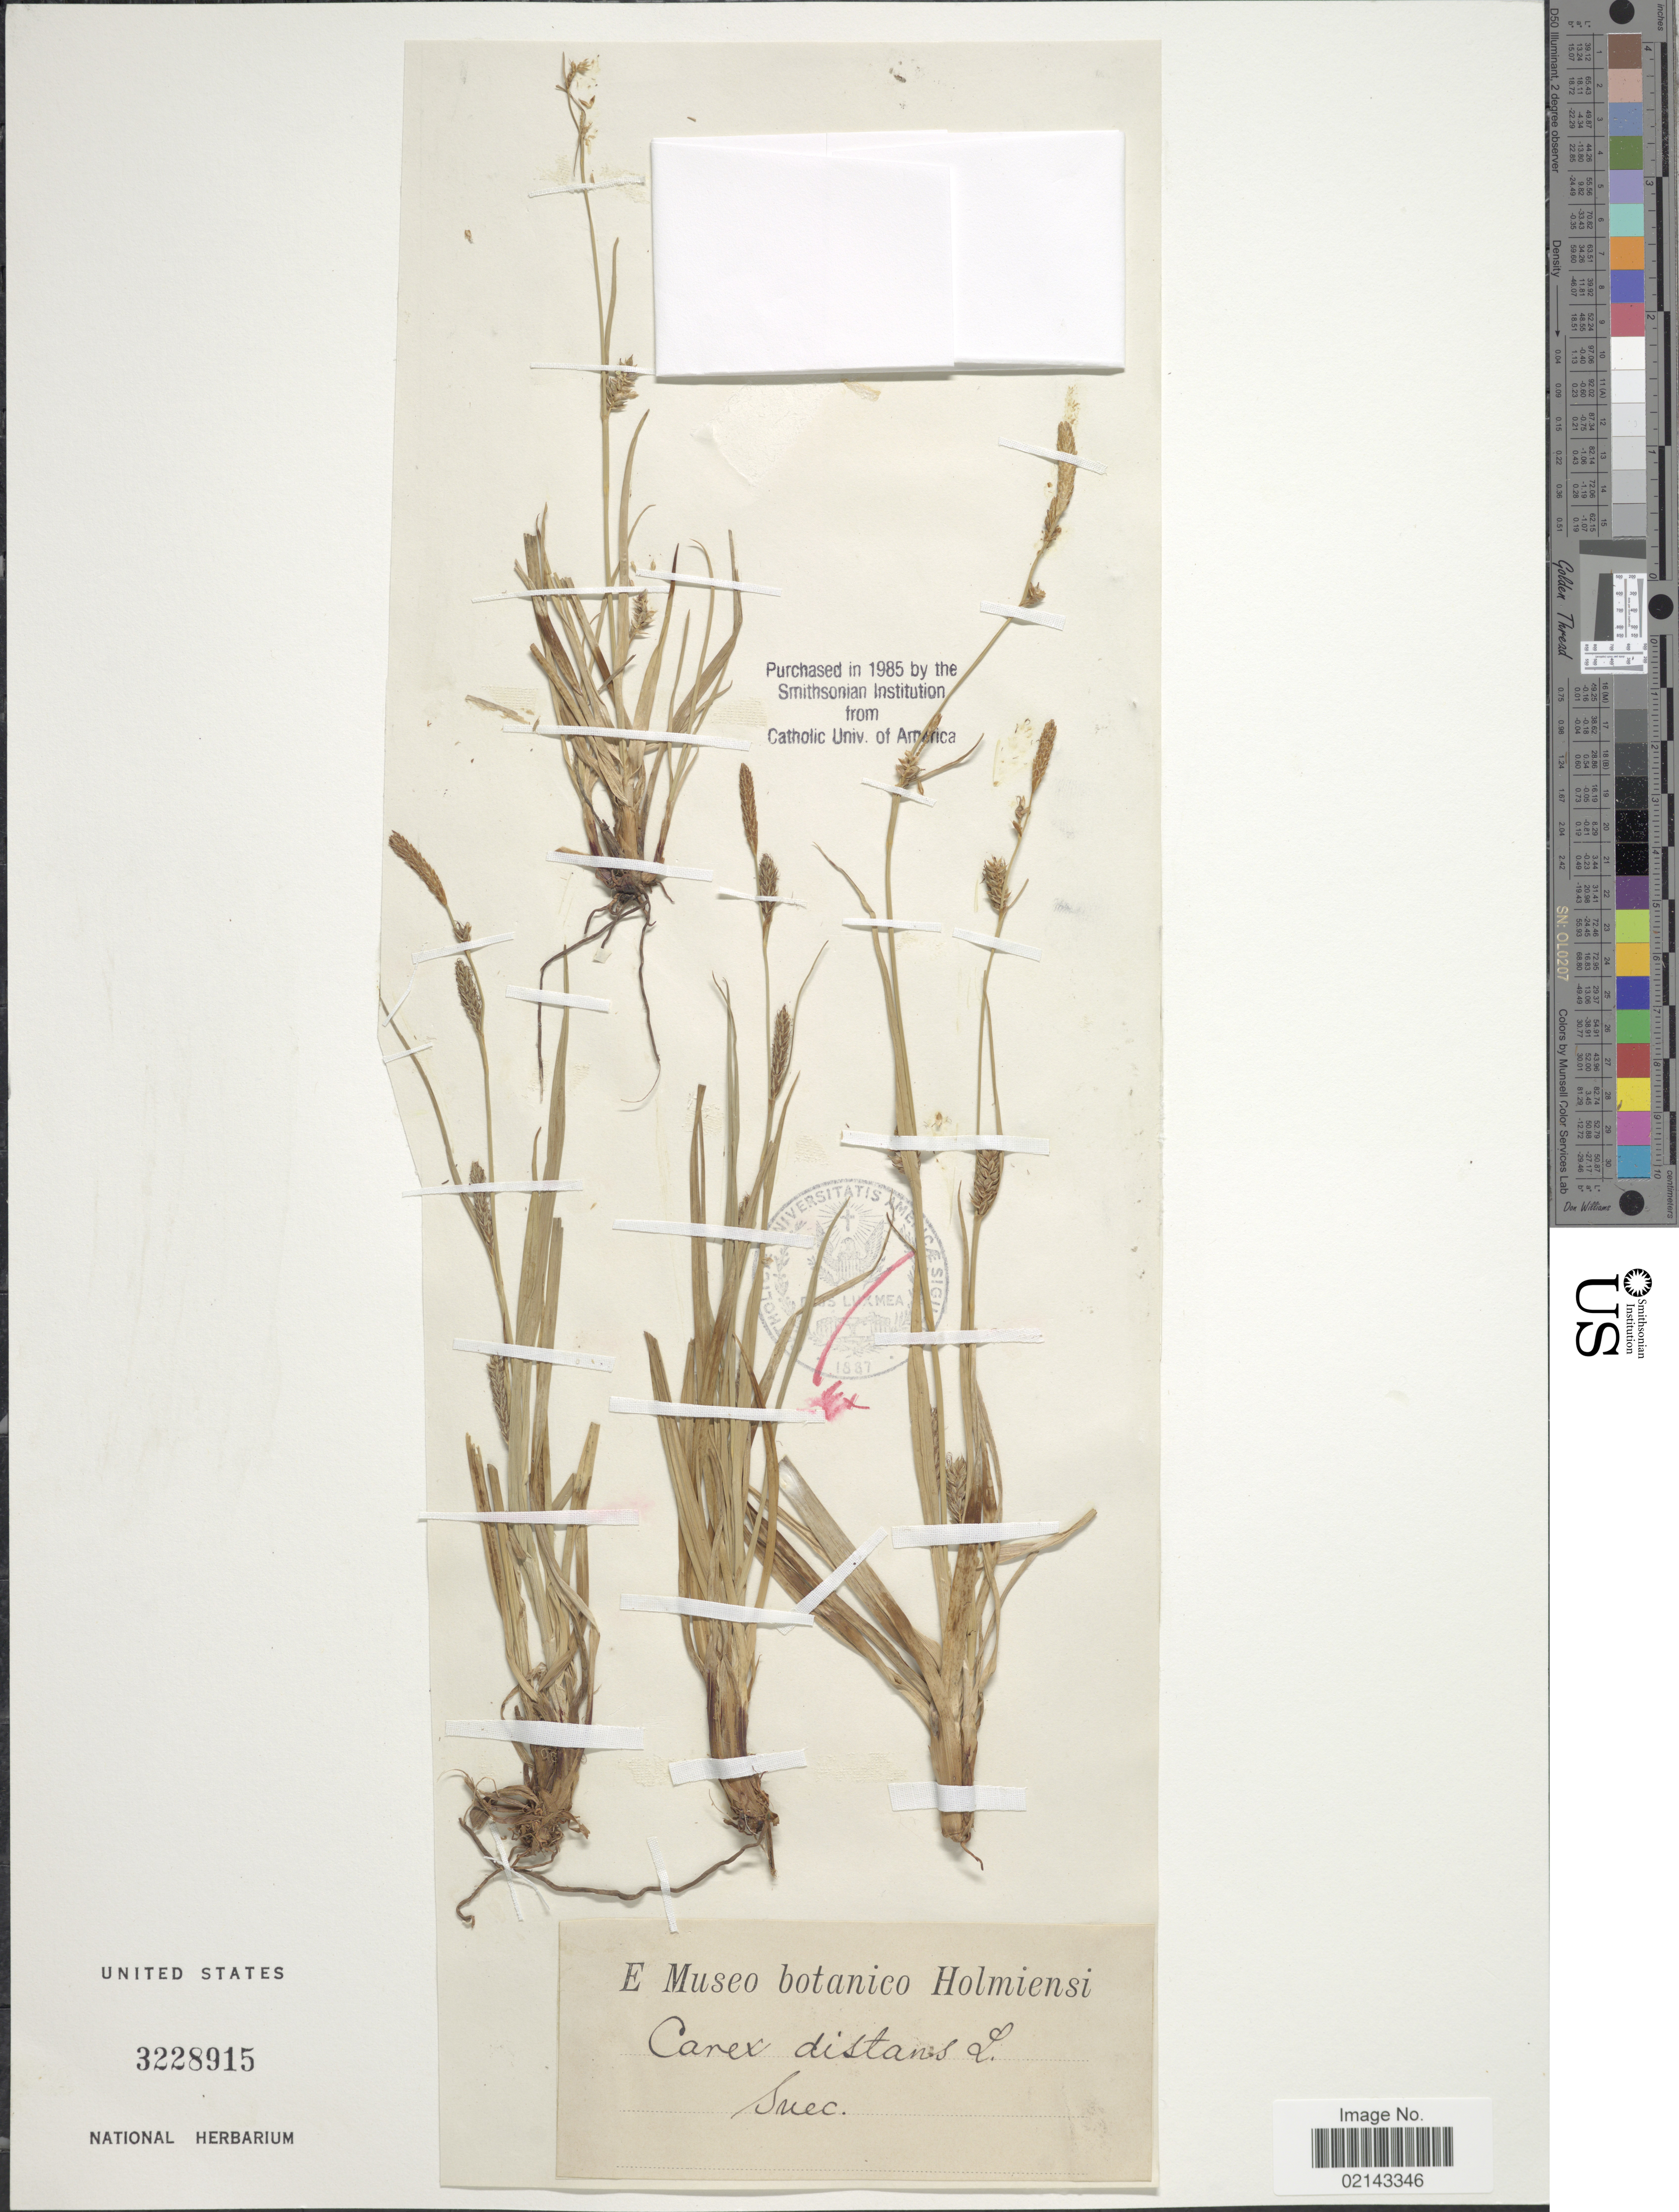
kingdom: Plantae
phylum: Tracheophyta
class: Liliopsida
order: Poales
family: Cyperaceae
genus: Carex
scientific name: Carex distans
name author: L.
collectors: ex Museo botan. Holmiensi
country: Sweden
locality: Suec.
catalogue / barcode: US 3228915